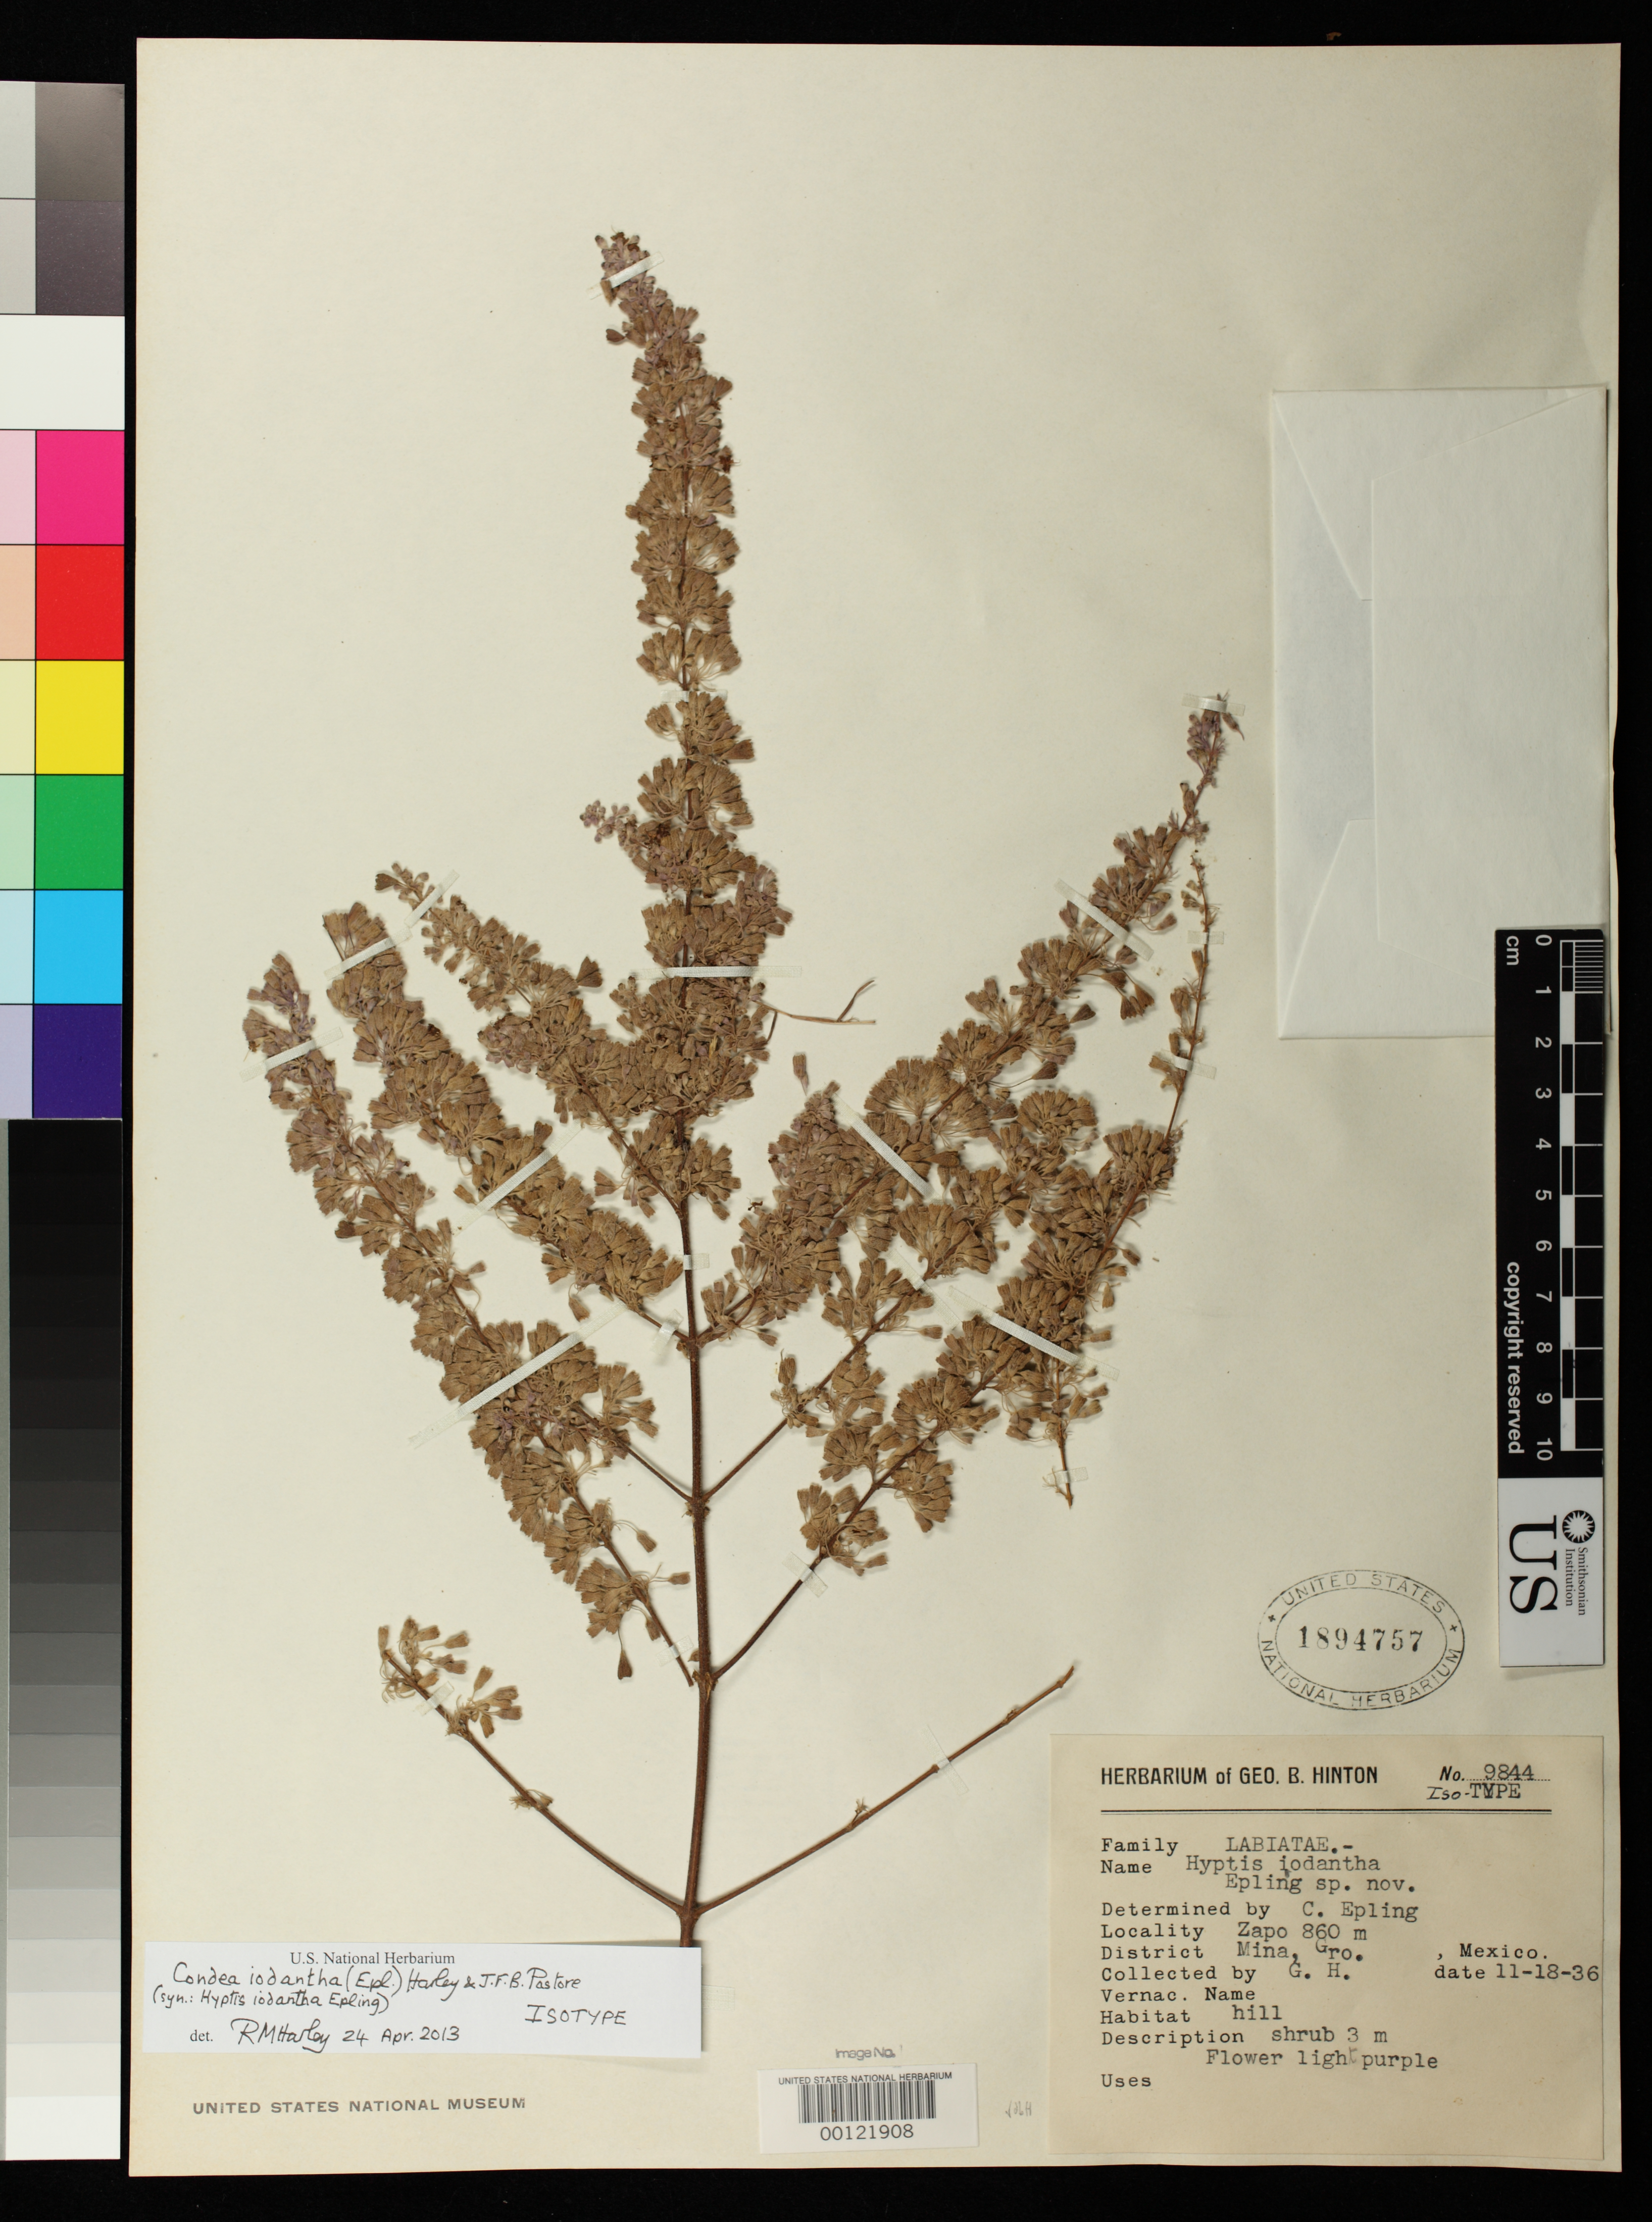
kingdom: Plantae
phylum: Tracheophyta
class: Magnoliopsida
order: Lamiales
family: Lamiaceae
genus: Hyptis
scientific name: Hyptis iodantha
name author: Epling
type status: Isotype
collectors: G. B. Hinton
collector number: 9844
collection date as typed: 19 Nov 1936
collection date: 1936-11-19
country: Mexico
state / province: Guerrero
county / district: Mina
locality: Zapo.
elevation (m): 860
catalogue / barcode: US 1894757